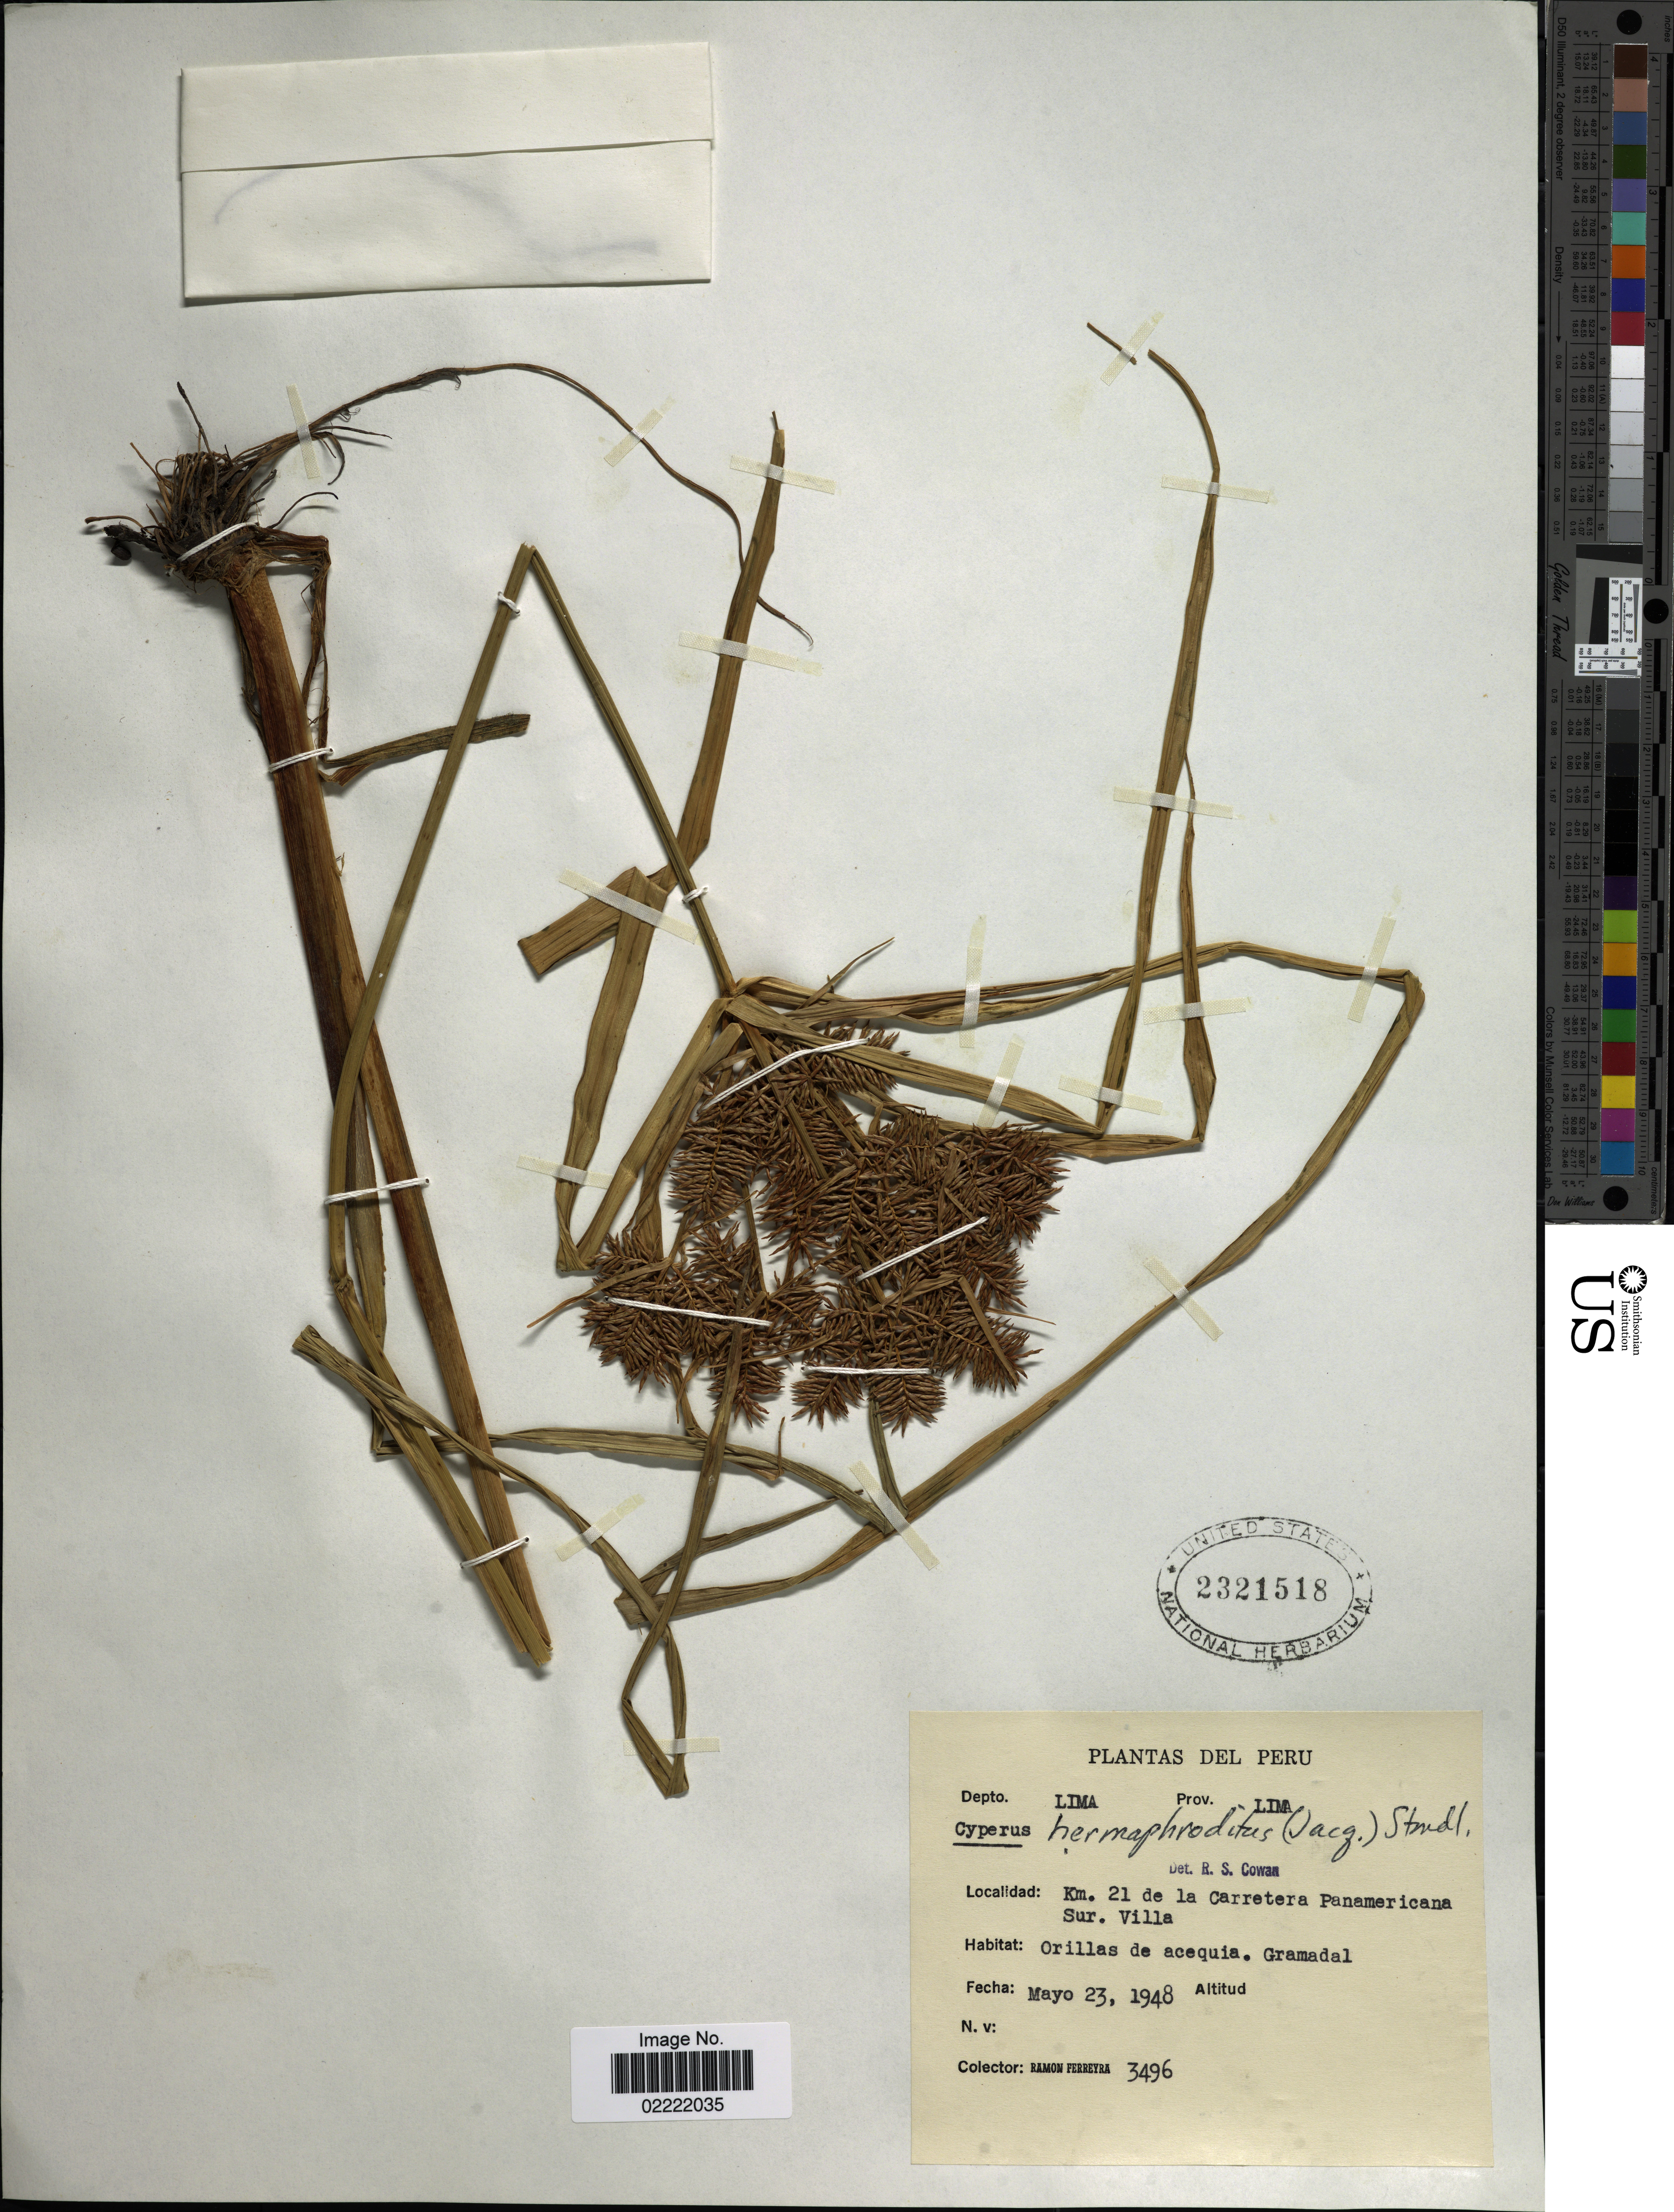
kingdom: Plantae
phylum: Tracheophyta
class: Liliopsida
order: Poales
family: Cyperaceae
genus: Cyperus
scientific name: Cyperus hermaphroditus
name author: (Jacq.) Standl.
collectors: R. A. Ferreyra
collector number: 3496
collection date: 1948-05-23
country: Peru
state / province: Lima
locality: Depto. Lima, km. 21 de la Carretera Panamericana Sur. Villa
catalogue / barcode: US 2321518